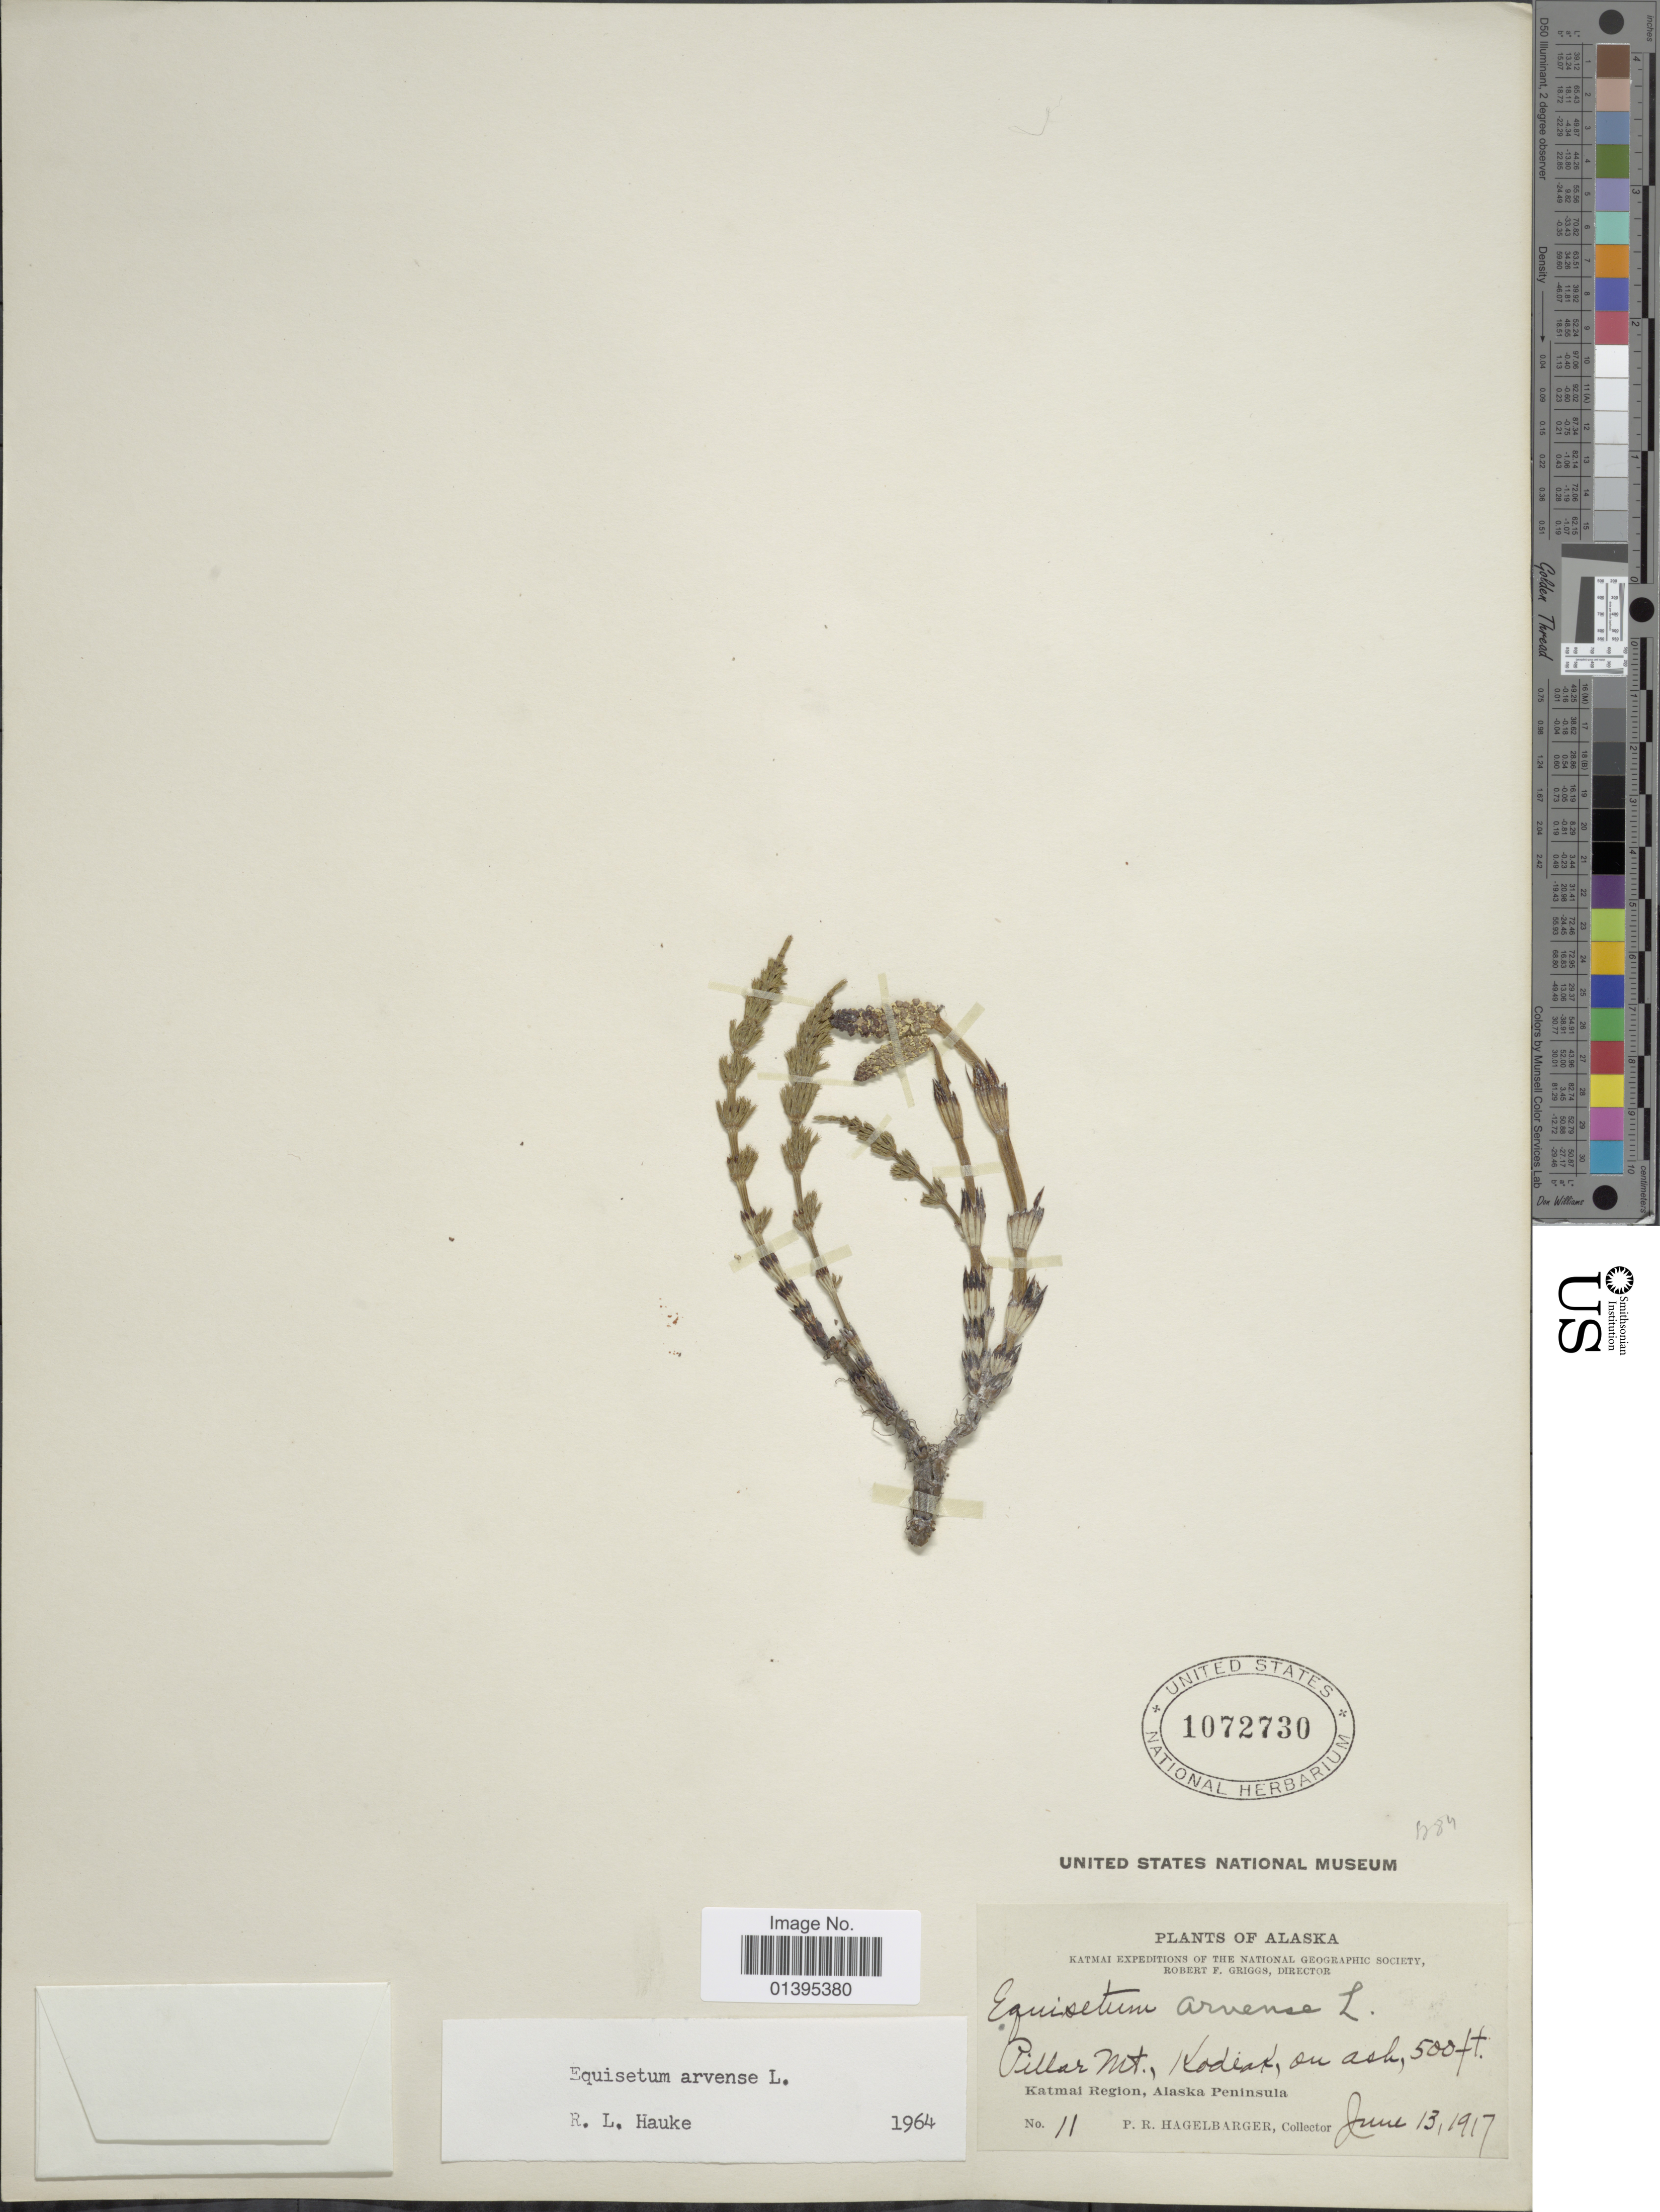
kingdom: Plantae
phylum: Tracheophyta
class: Polypodiopsida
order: Equisetales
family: Equisetaceae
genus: Equisetum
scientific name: Equisetum arvense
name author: L.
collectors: P. Hagelbarger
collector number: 11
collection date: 1917-06-13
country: United States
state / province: Alaska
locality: Pillar Mt., Kodiak, on oak, Katmai Region, Alaska Peninsula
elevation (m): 152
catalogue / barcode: US 1072730